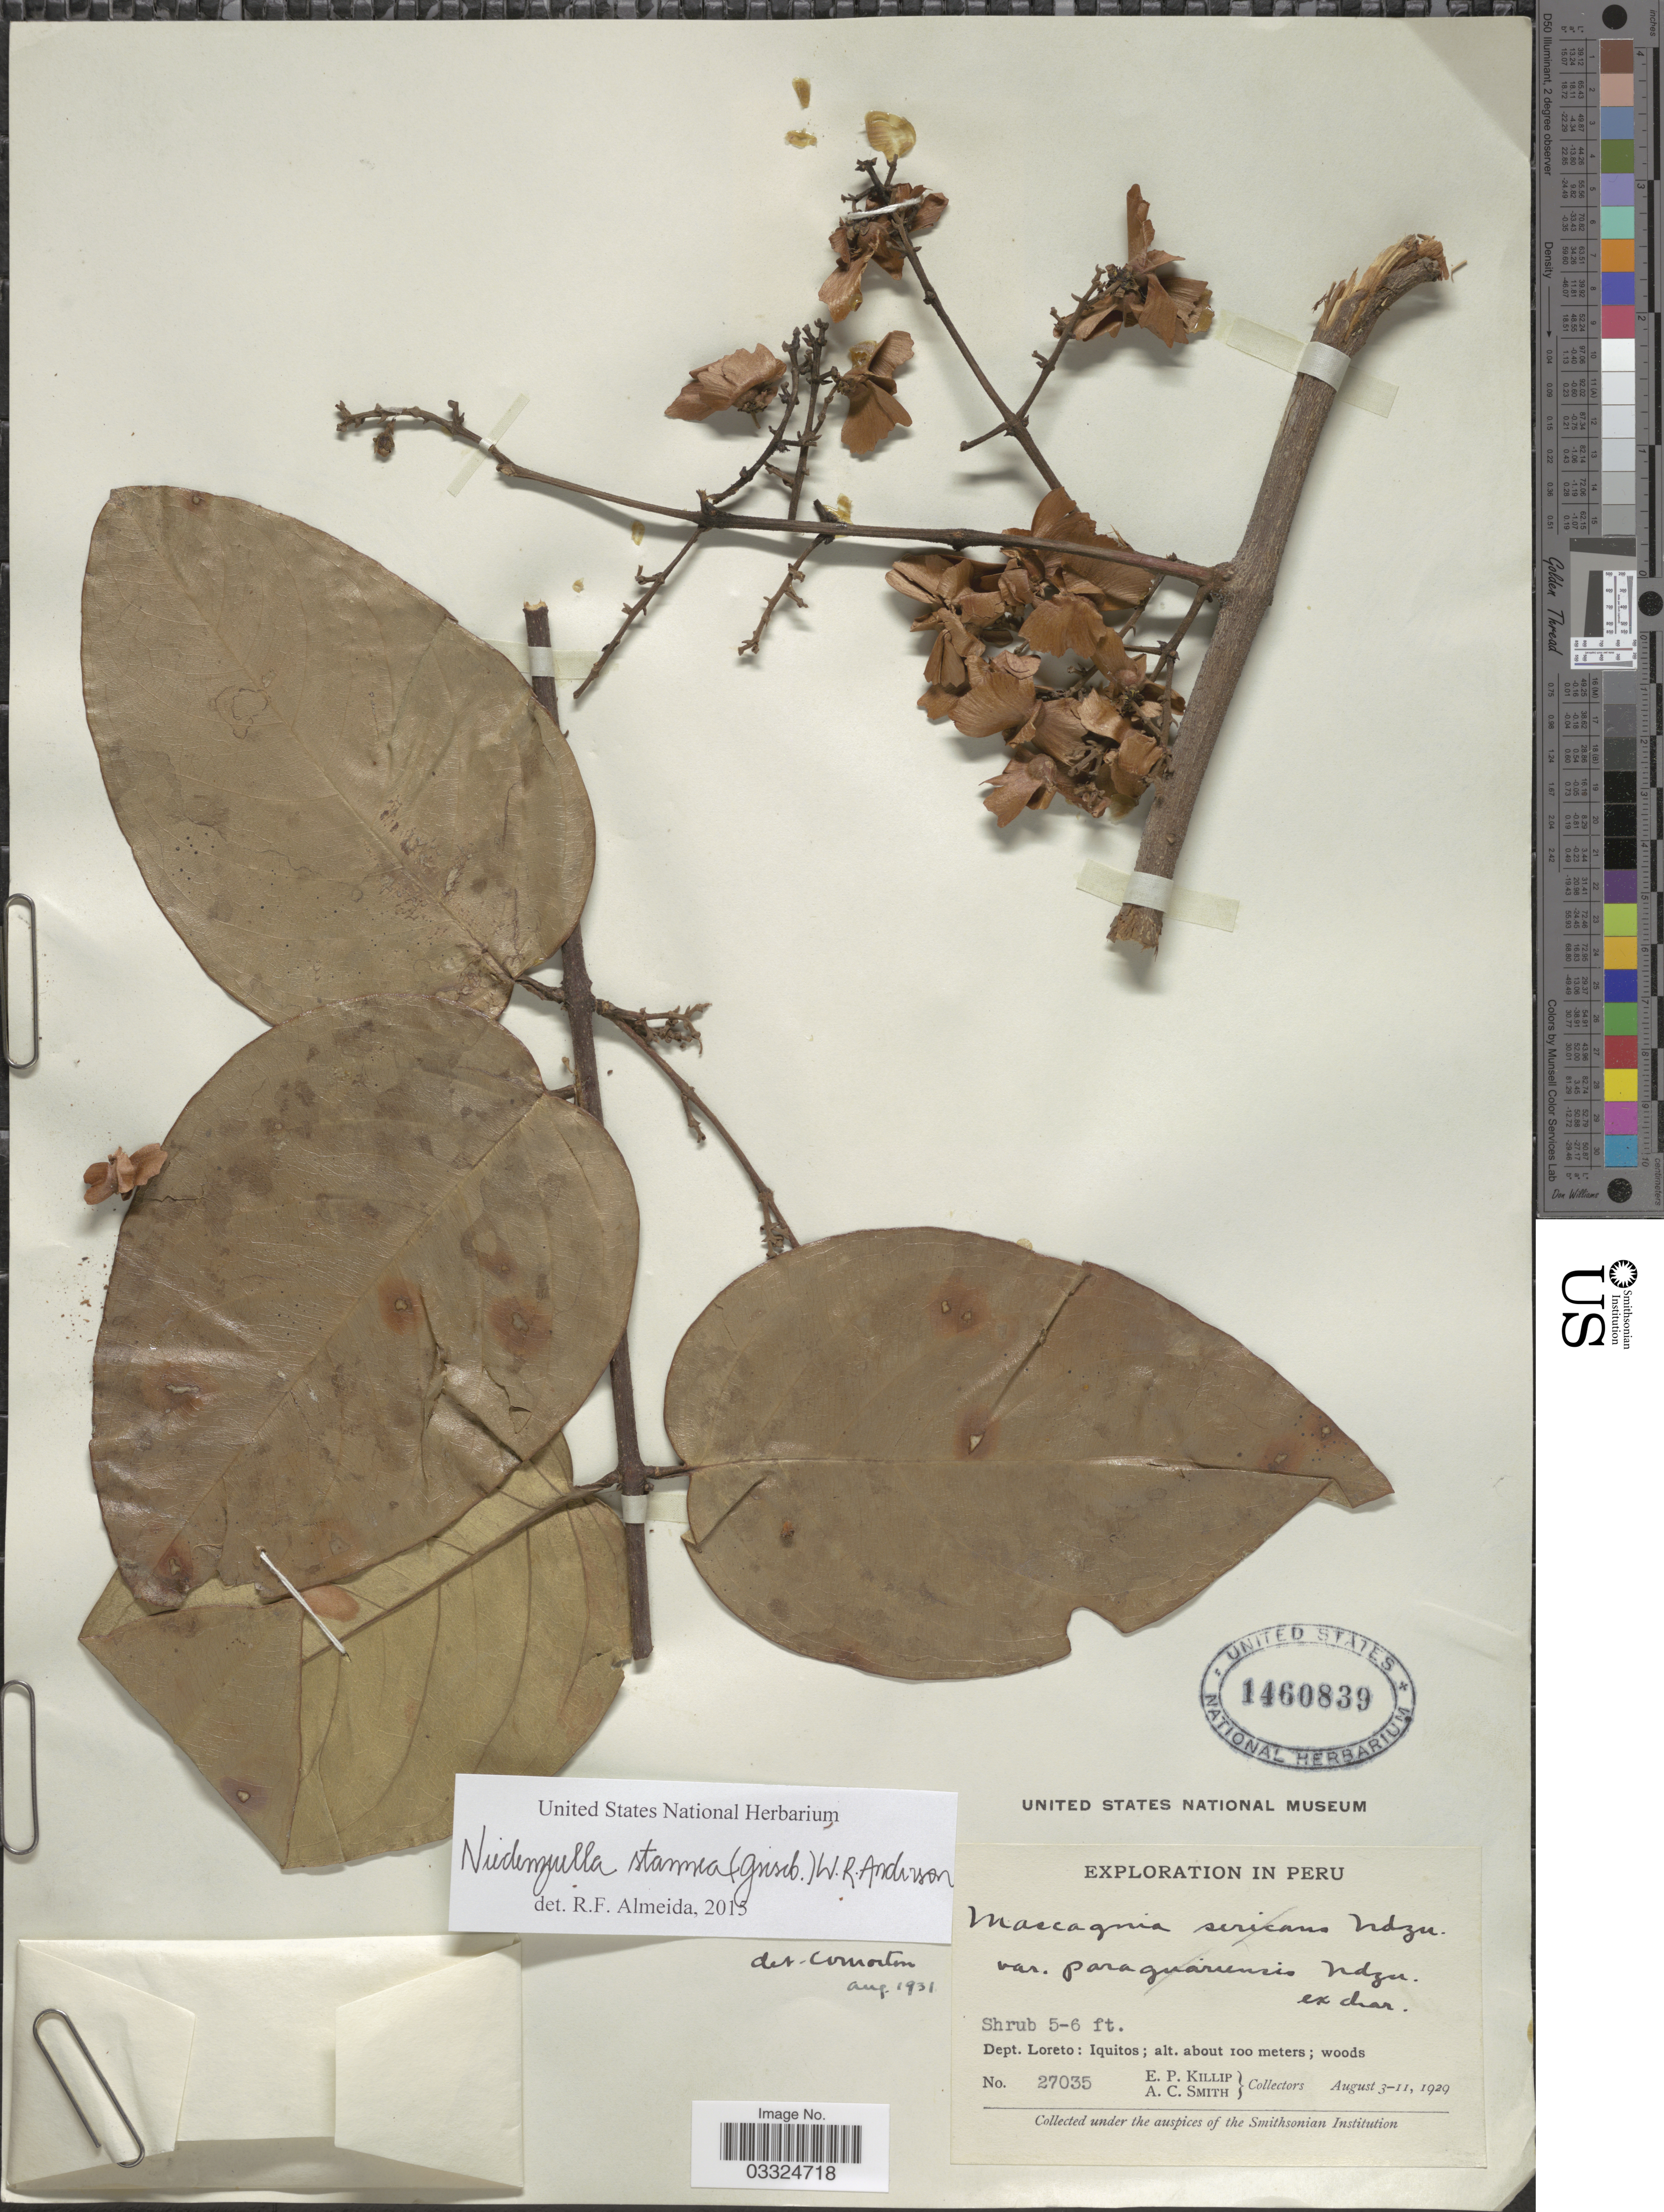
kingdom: Plantae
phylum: Tracheophyta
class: Magnoliopsida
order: Malpighiales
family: Malpighiaceae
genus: Niedenzuella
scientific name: Niedenzuella stannea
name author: (Griseb.) W.R. Anderson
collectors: E. P. Killip & A. C. Smith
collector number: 27035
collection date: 1929-08-03/1929-08-11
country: Peru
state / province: Loreto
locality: Dept. Loreto: Iquitos.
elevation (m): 100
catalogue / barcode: US 1460839